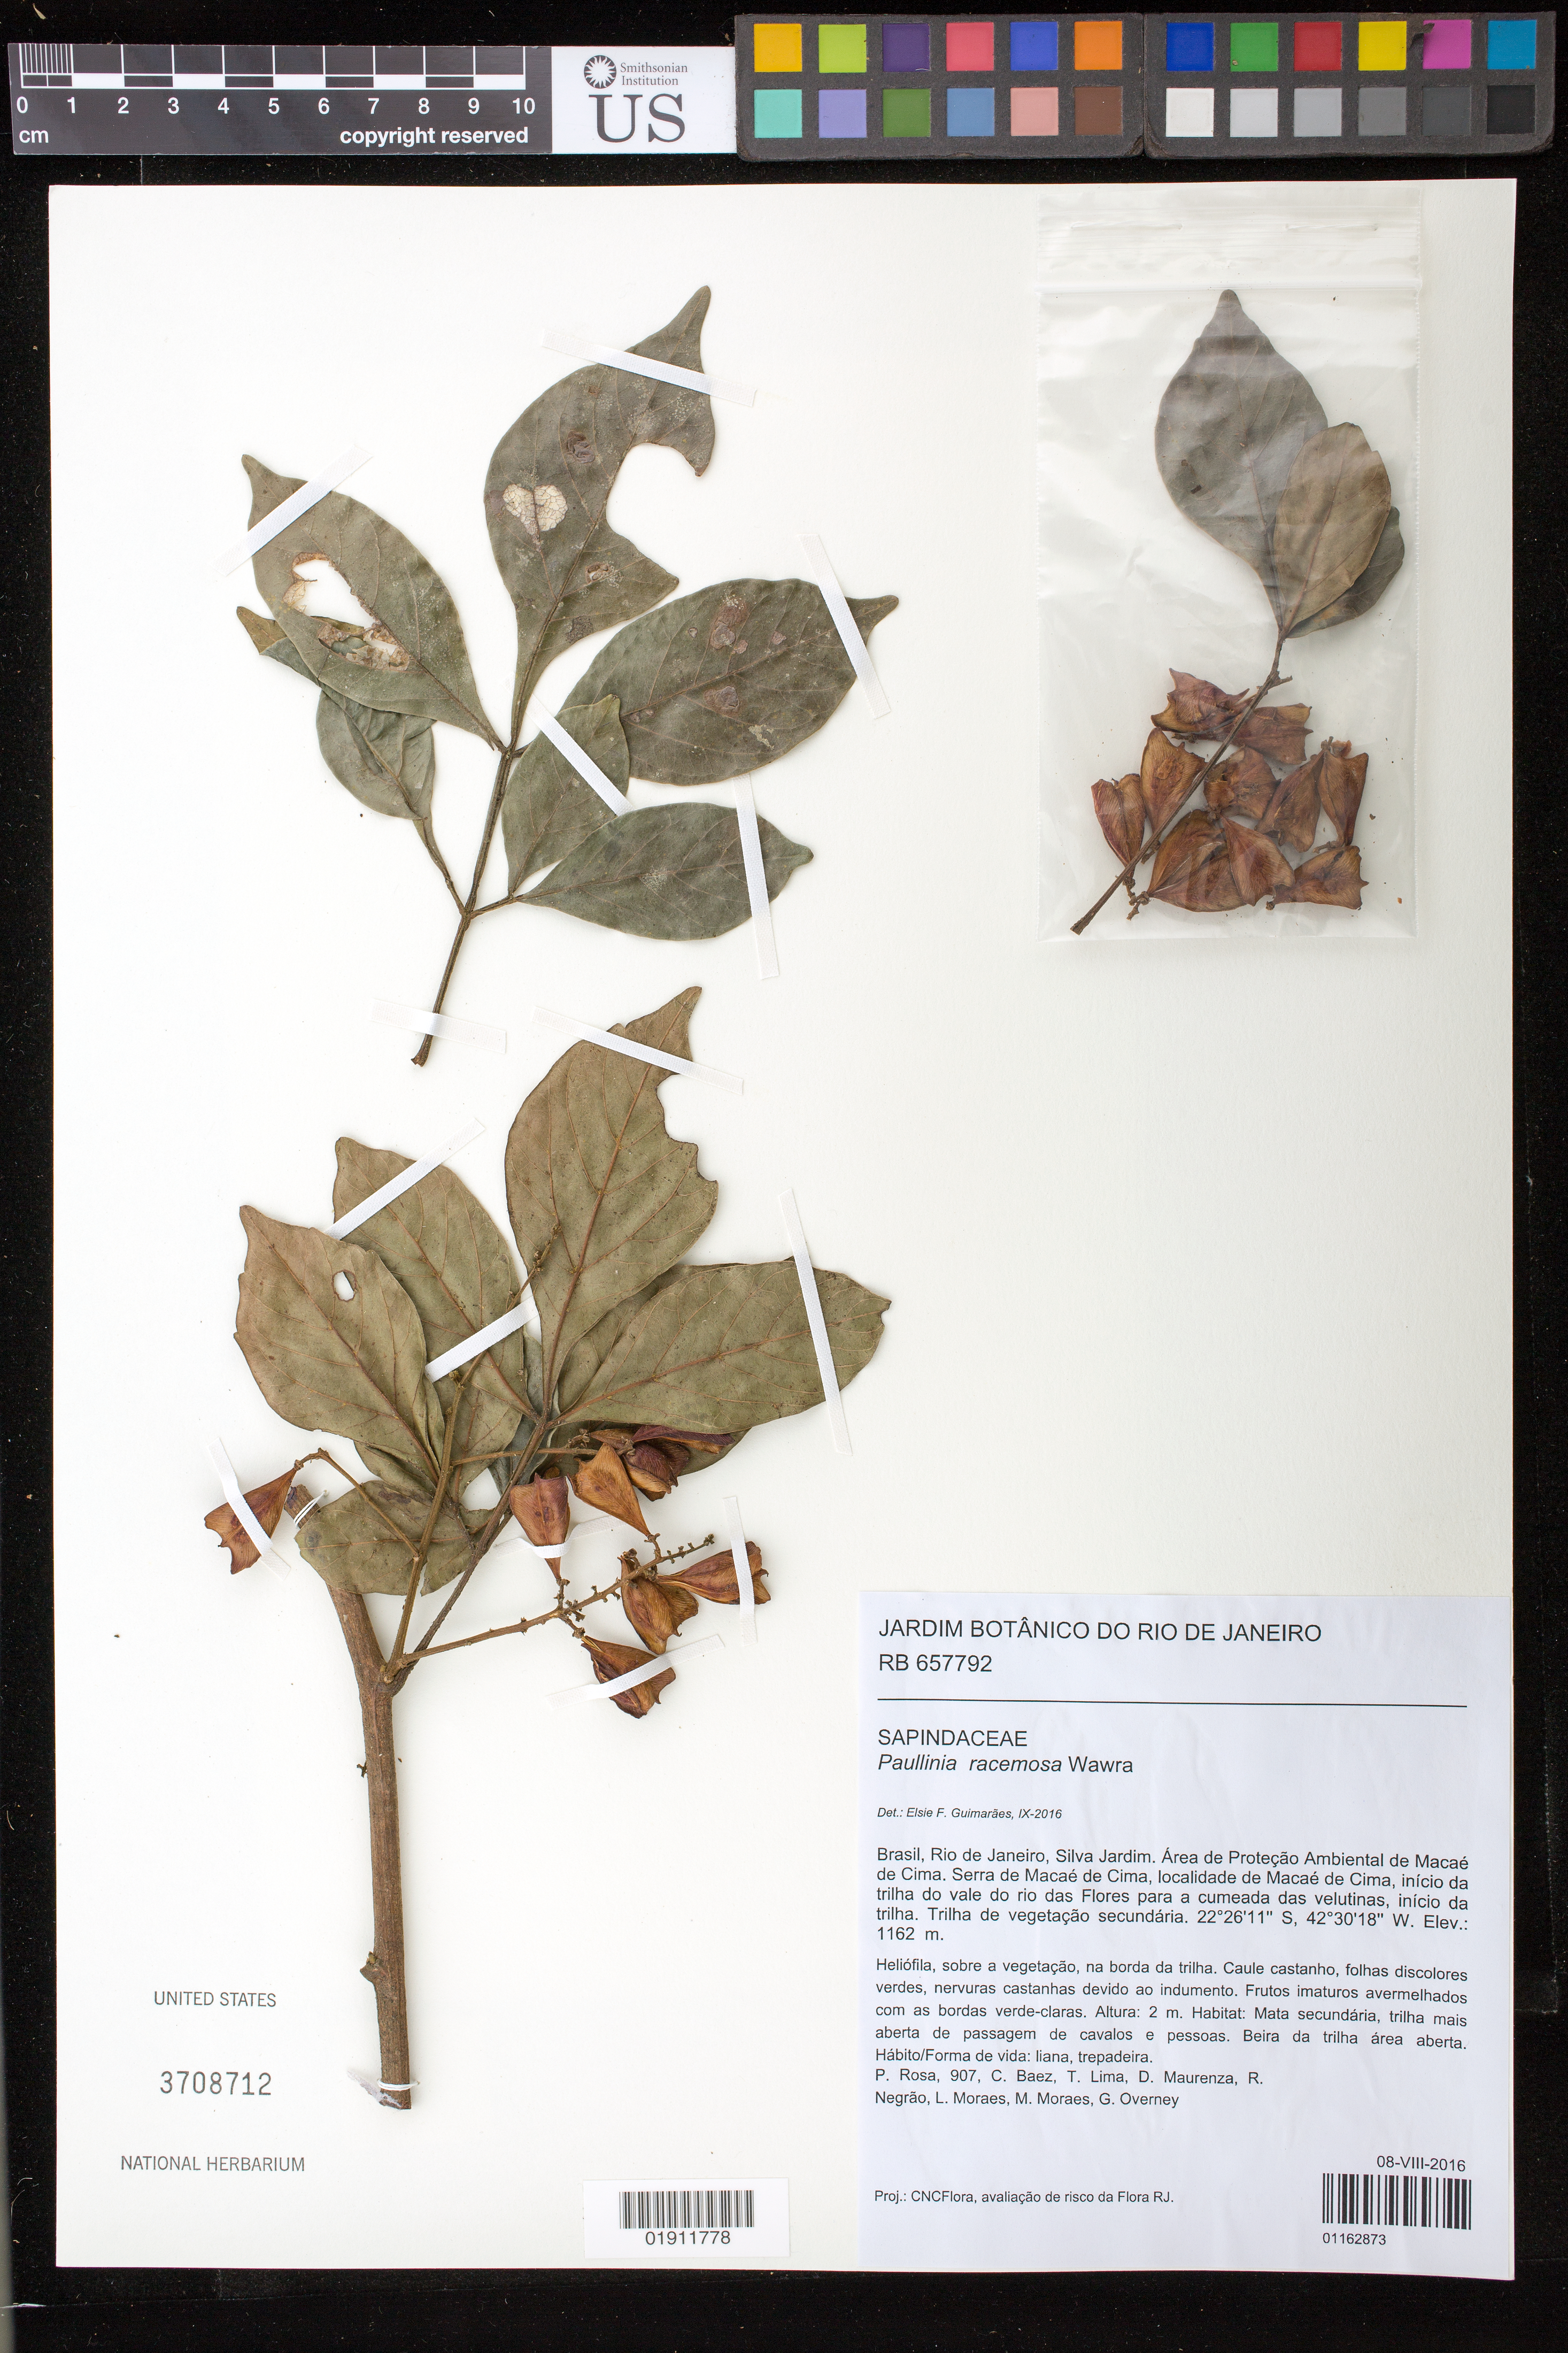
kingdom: Plantae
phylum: Tracheophyta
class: Magnoliopsida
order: Sapindales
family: Sapindaceae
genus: Paullinia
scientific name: Paullinia trigonia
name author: Vell.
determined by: Acevedo-Rodriguez, P., (US), Smithsonian Institution - National Museum of Natural History (UNITED STATES)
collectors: P. Rosa, C. Baez, T. Lima, D. Maurenza, R. Negrão, L. Moraes, M. Moraes & G. Overney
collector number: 907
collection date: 2016-07-08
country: Brazil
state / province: Rio de Janeiro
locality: Silma Jardim. Área de Proteção Ambiental de Macaé de Cima. Serra de Macaé de Cima, localidade de Macaé de Cima, início da trilha do vale do rio das Flores para a cumeada das velutinas, início da trilha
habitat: Mata secundária, trilha mais aberta de passagem de cavalos e pessoas. Beira da trilha área aberta, Heliófila, sobre a vegetação, na borda da trilha.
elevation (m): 1162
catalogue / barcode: US 3708712